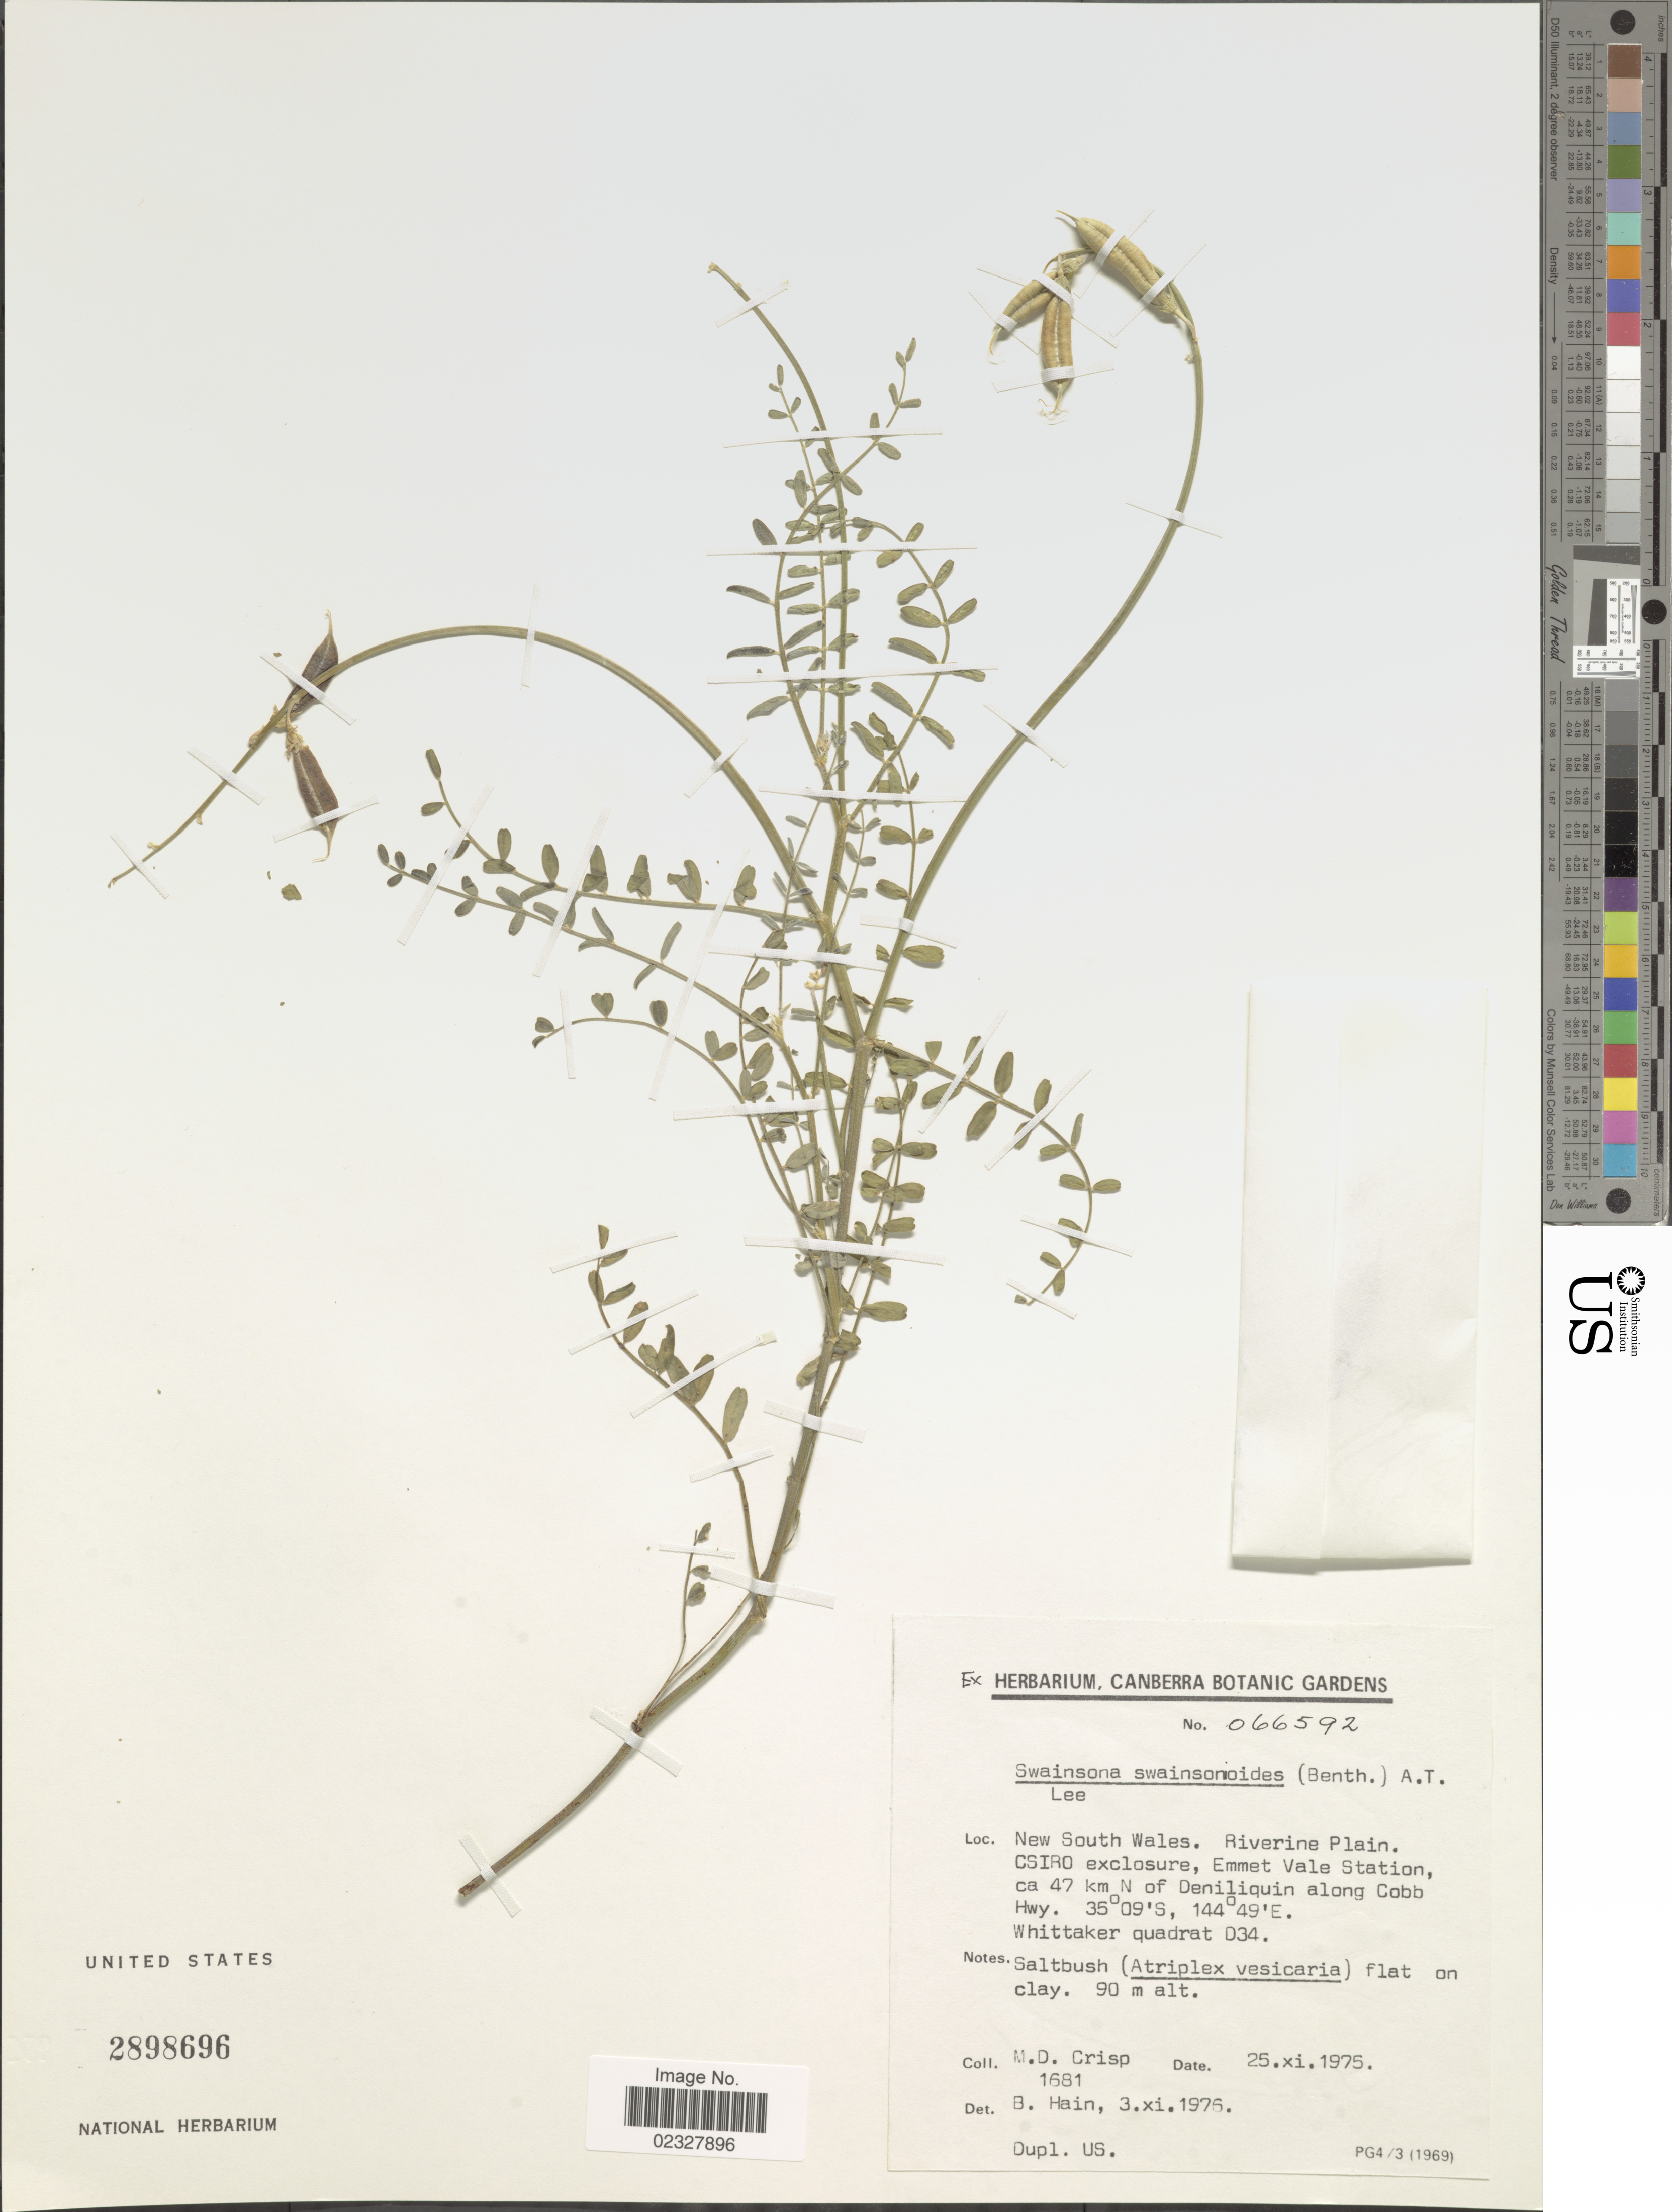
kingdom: Plantae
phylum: Tracheophyta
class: Magnoliopsida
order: Fabales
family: Fabaceae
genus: Swainsona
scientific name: Swainsona swainsonioides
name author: A.T. Lee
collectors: M. Crisp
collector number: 1681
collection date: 1975-11-25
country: Australia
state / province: New South Wales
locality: Riverine Plain. CSIRO exclosure, Emmet Vale Station, ca 47 km N of Deniliquin along Cobb Hwy., Whittaker quadrat 034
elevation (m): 90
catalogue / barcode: US 2898696